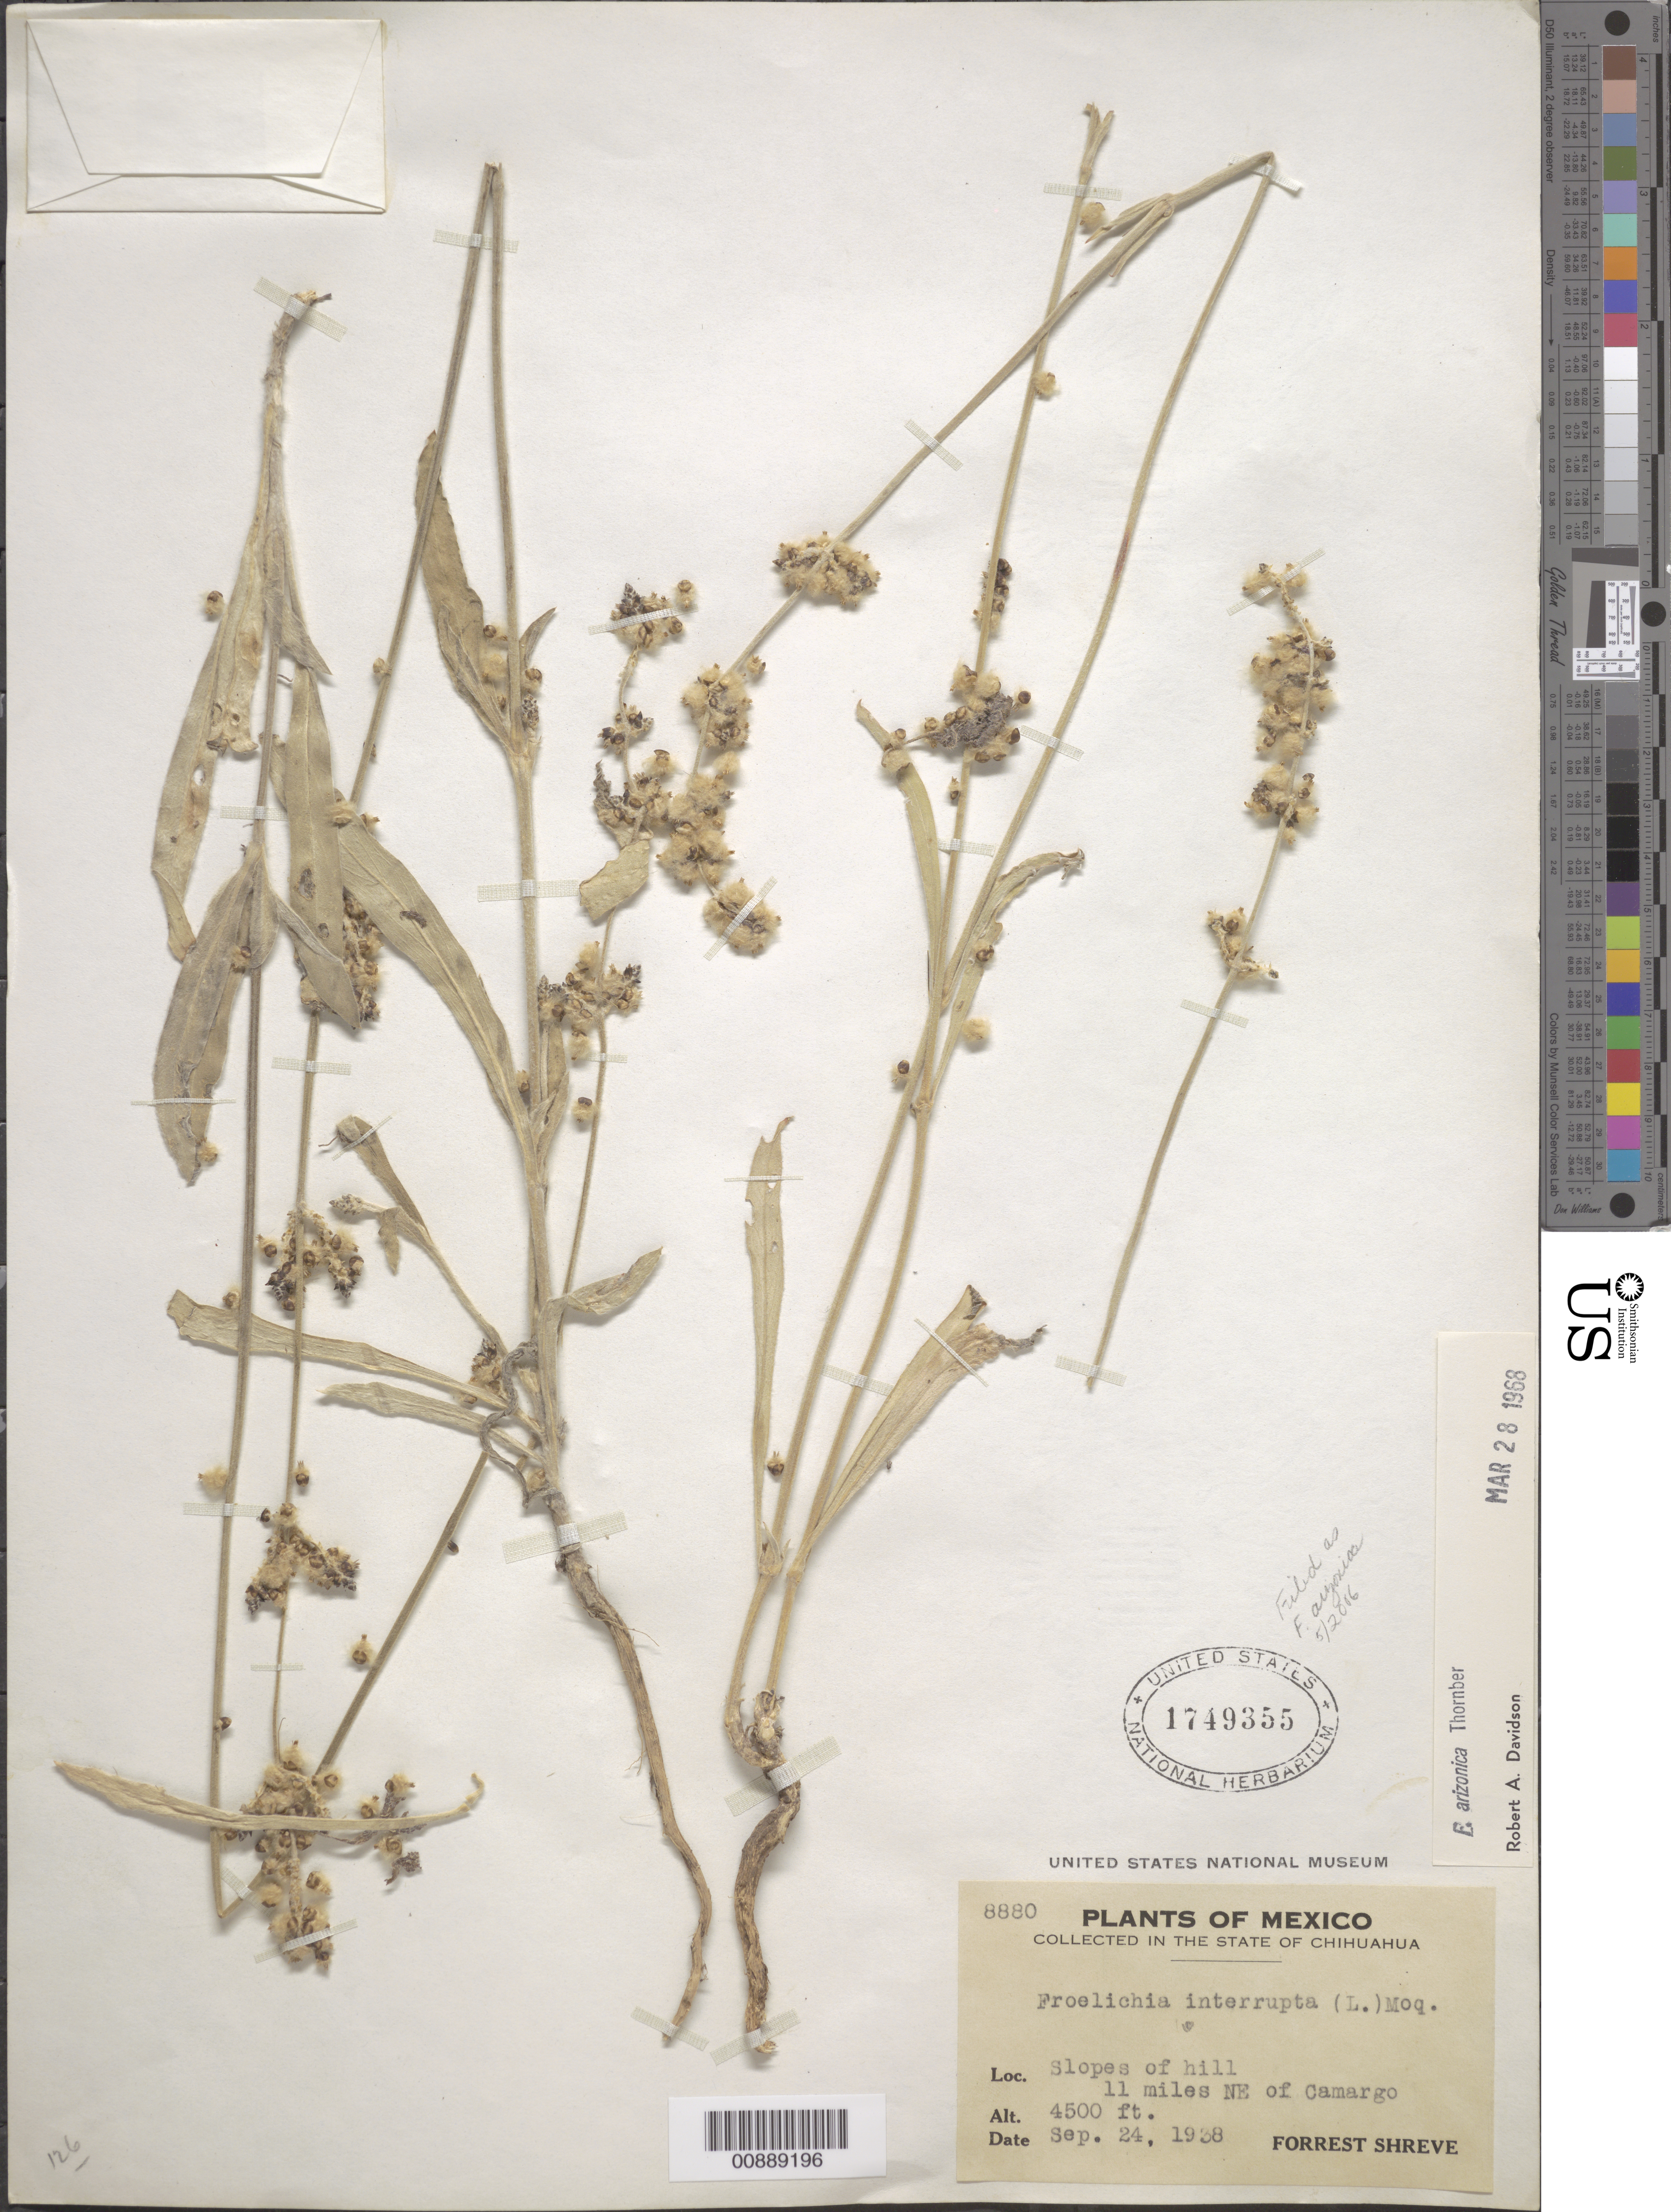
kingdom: Plantae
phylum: Tracheophyta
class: Magnoliopsida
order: Caryophyllales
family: Amaranthaceae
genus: Froelichia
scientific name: Froelichia arizonica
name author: Thornber ex Standl.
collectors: F. Shreve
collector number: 8880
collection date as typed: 24 Sep 1938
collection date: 1938-09-24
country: Mexico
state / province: Chihuahua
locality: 11 miles NE of Camargo, Chihuahua.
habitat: Slopes of hill.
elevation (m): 1372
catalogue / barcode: US 1749355